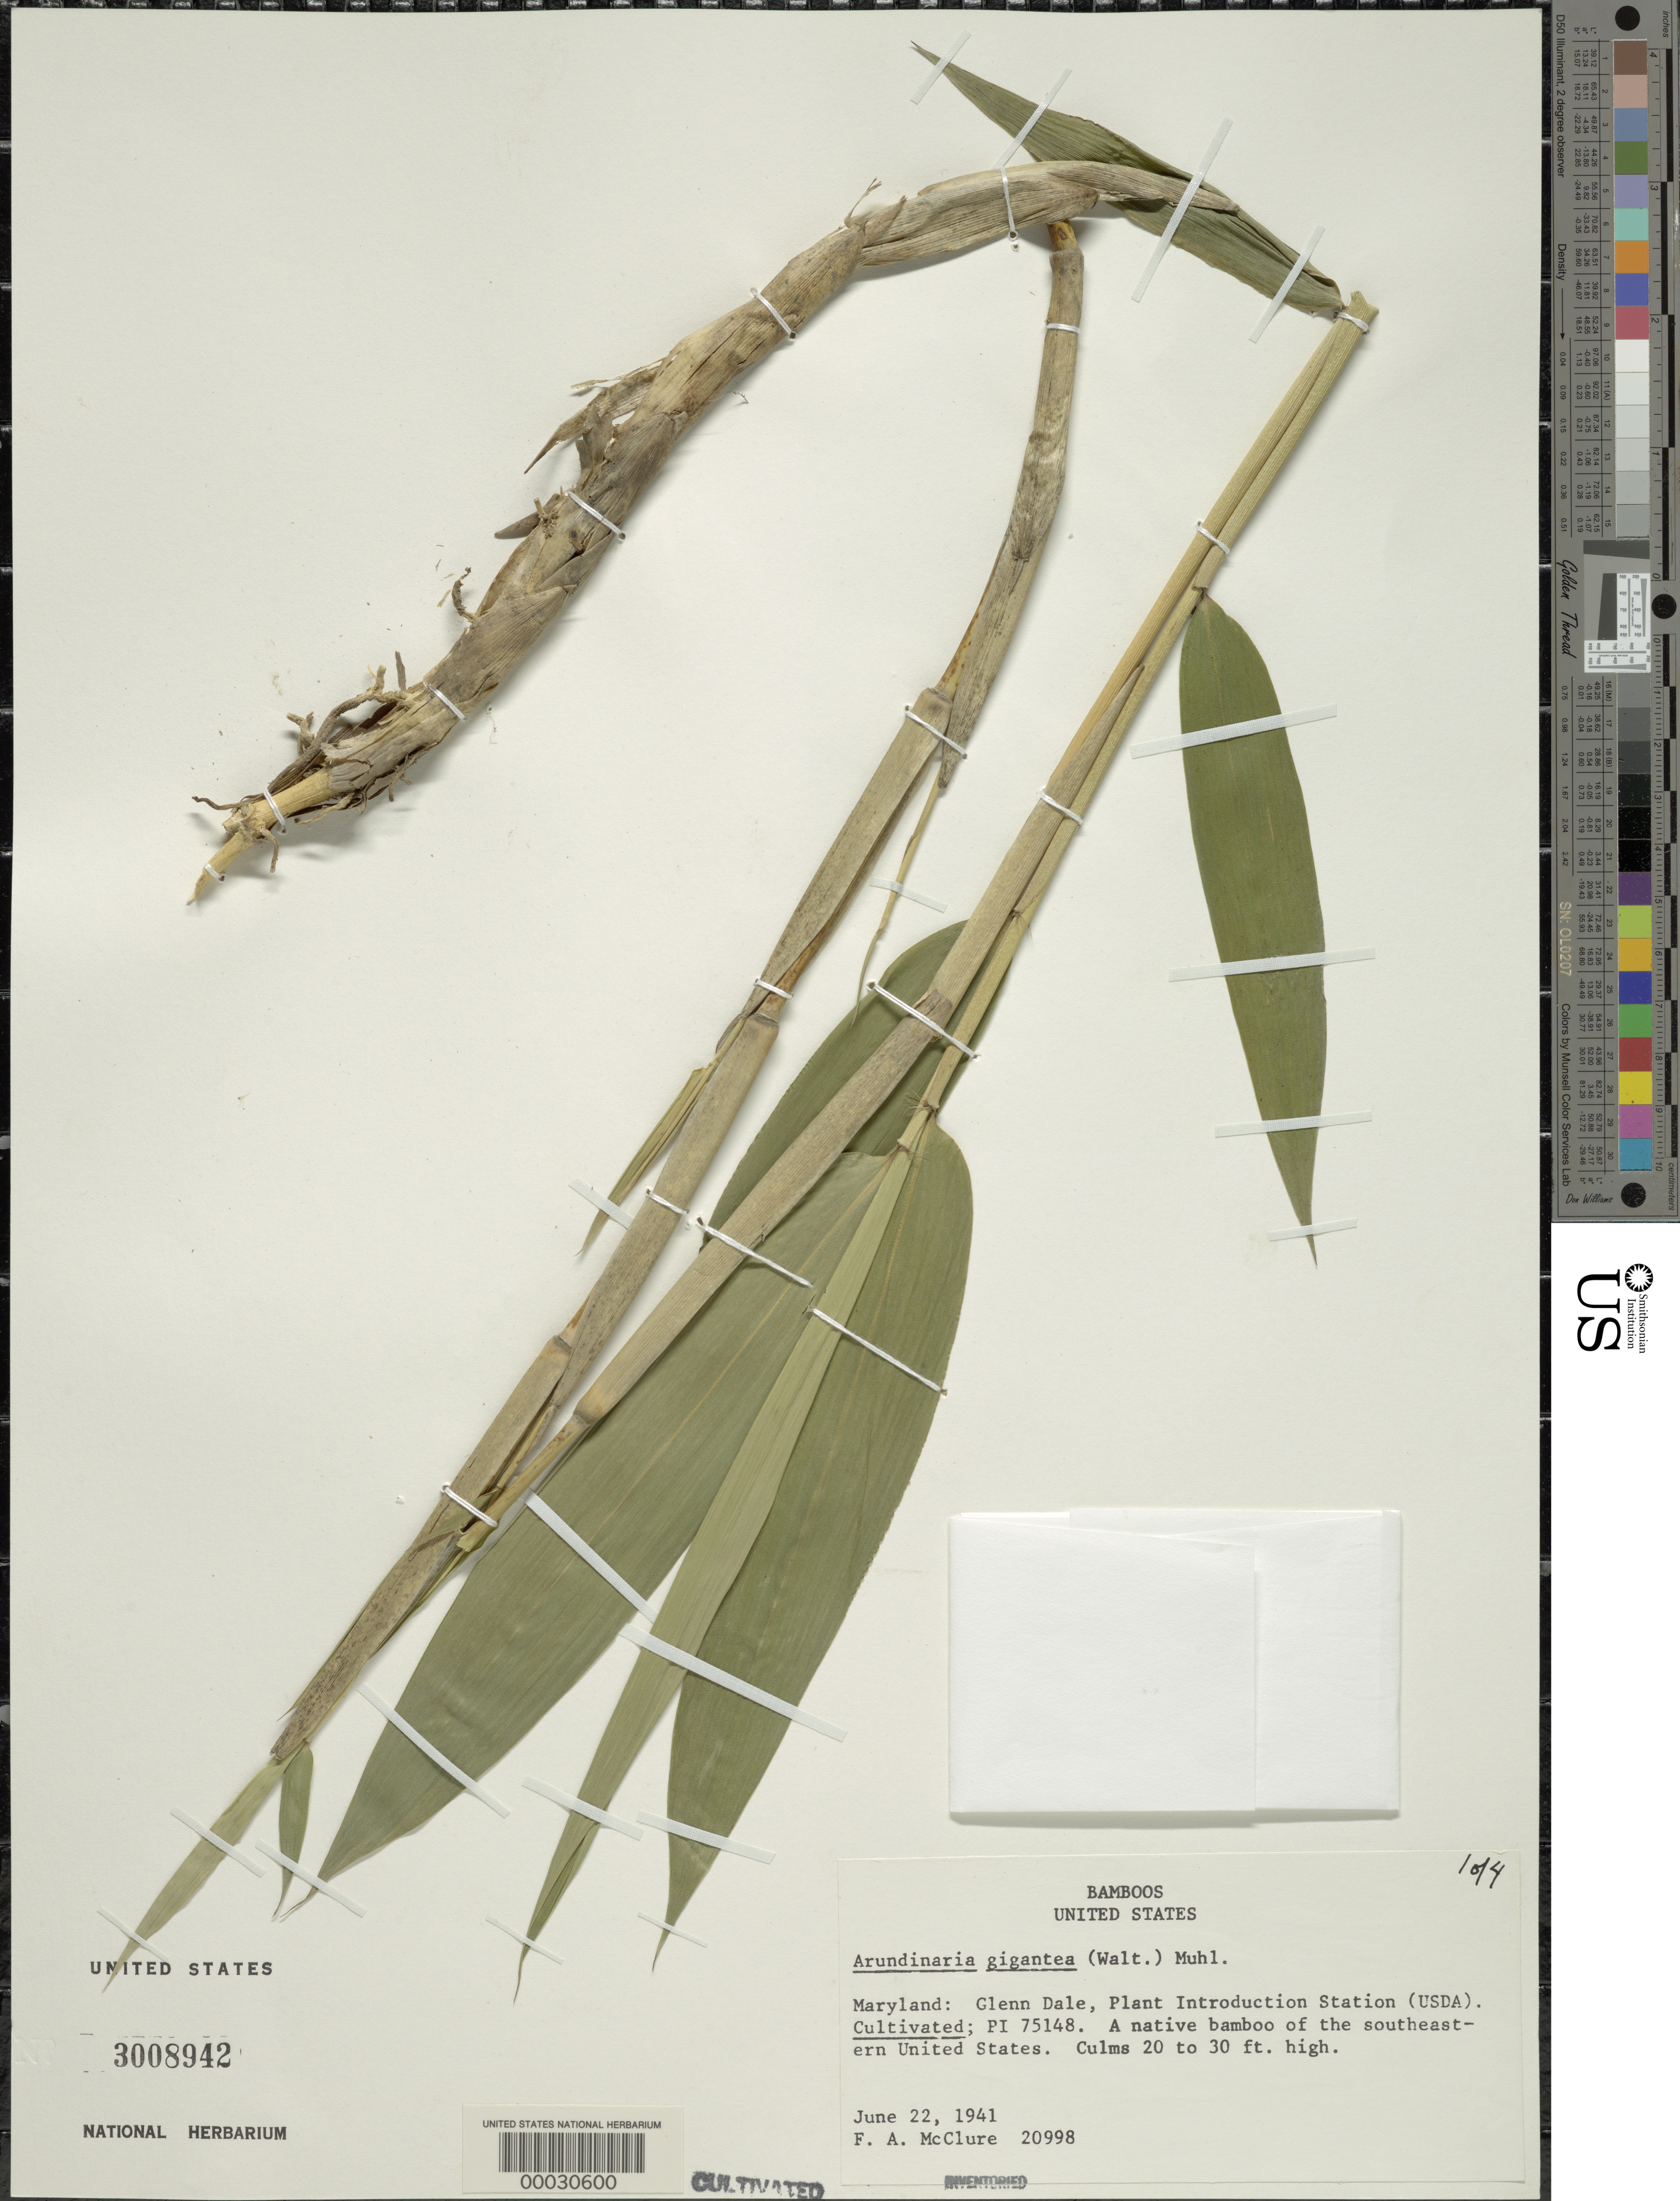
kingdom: Plantae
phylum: Tracheophyta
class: Liliopsida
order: Poales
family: Poaceae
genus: Arundinaria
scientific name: Arundinaria gigantea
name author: (Walter) Muhl.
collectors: F. A. McClure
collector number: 20998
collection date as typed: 22 Jun 1941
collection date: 1941-06-22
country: United States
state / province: Maryland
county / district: Prince George's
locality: Usda plant introduction station - glenn dale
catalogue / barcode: US 3008942